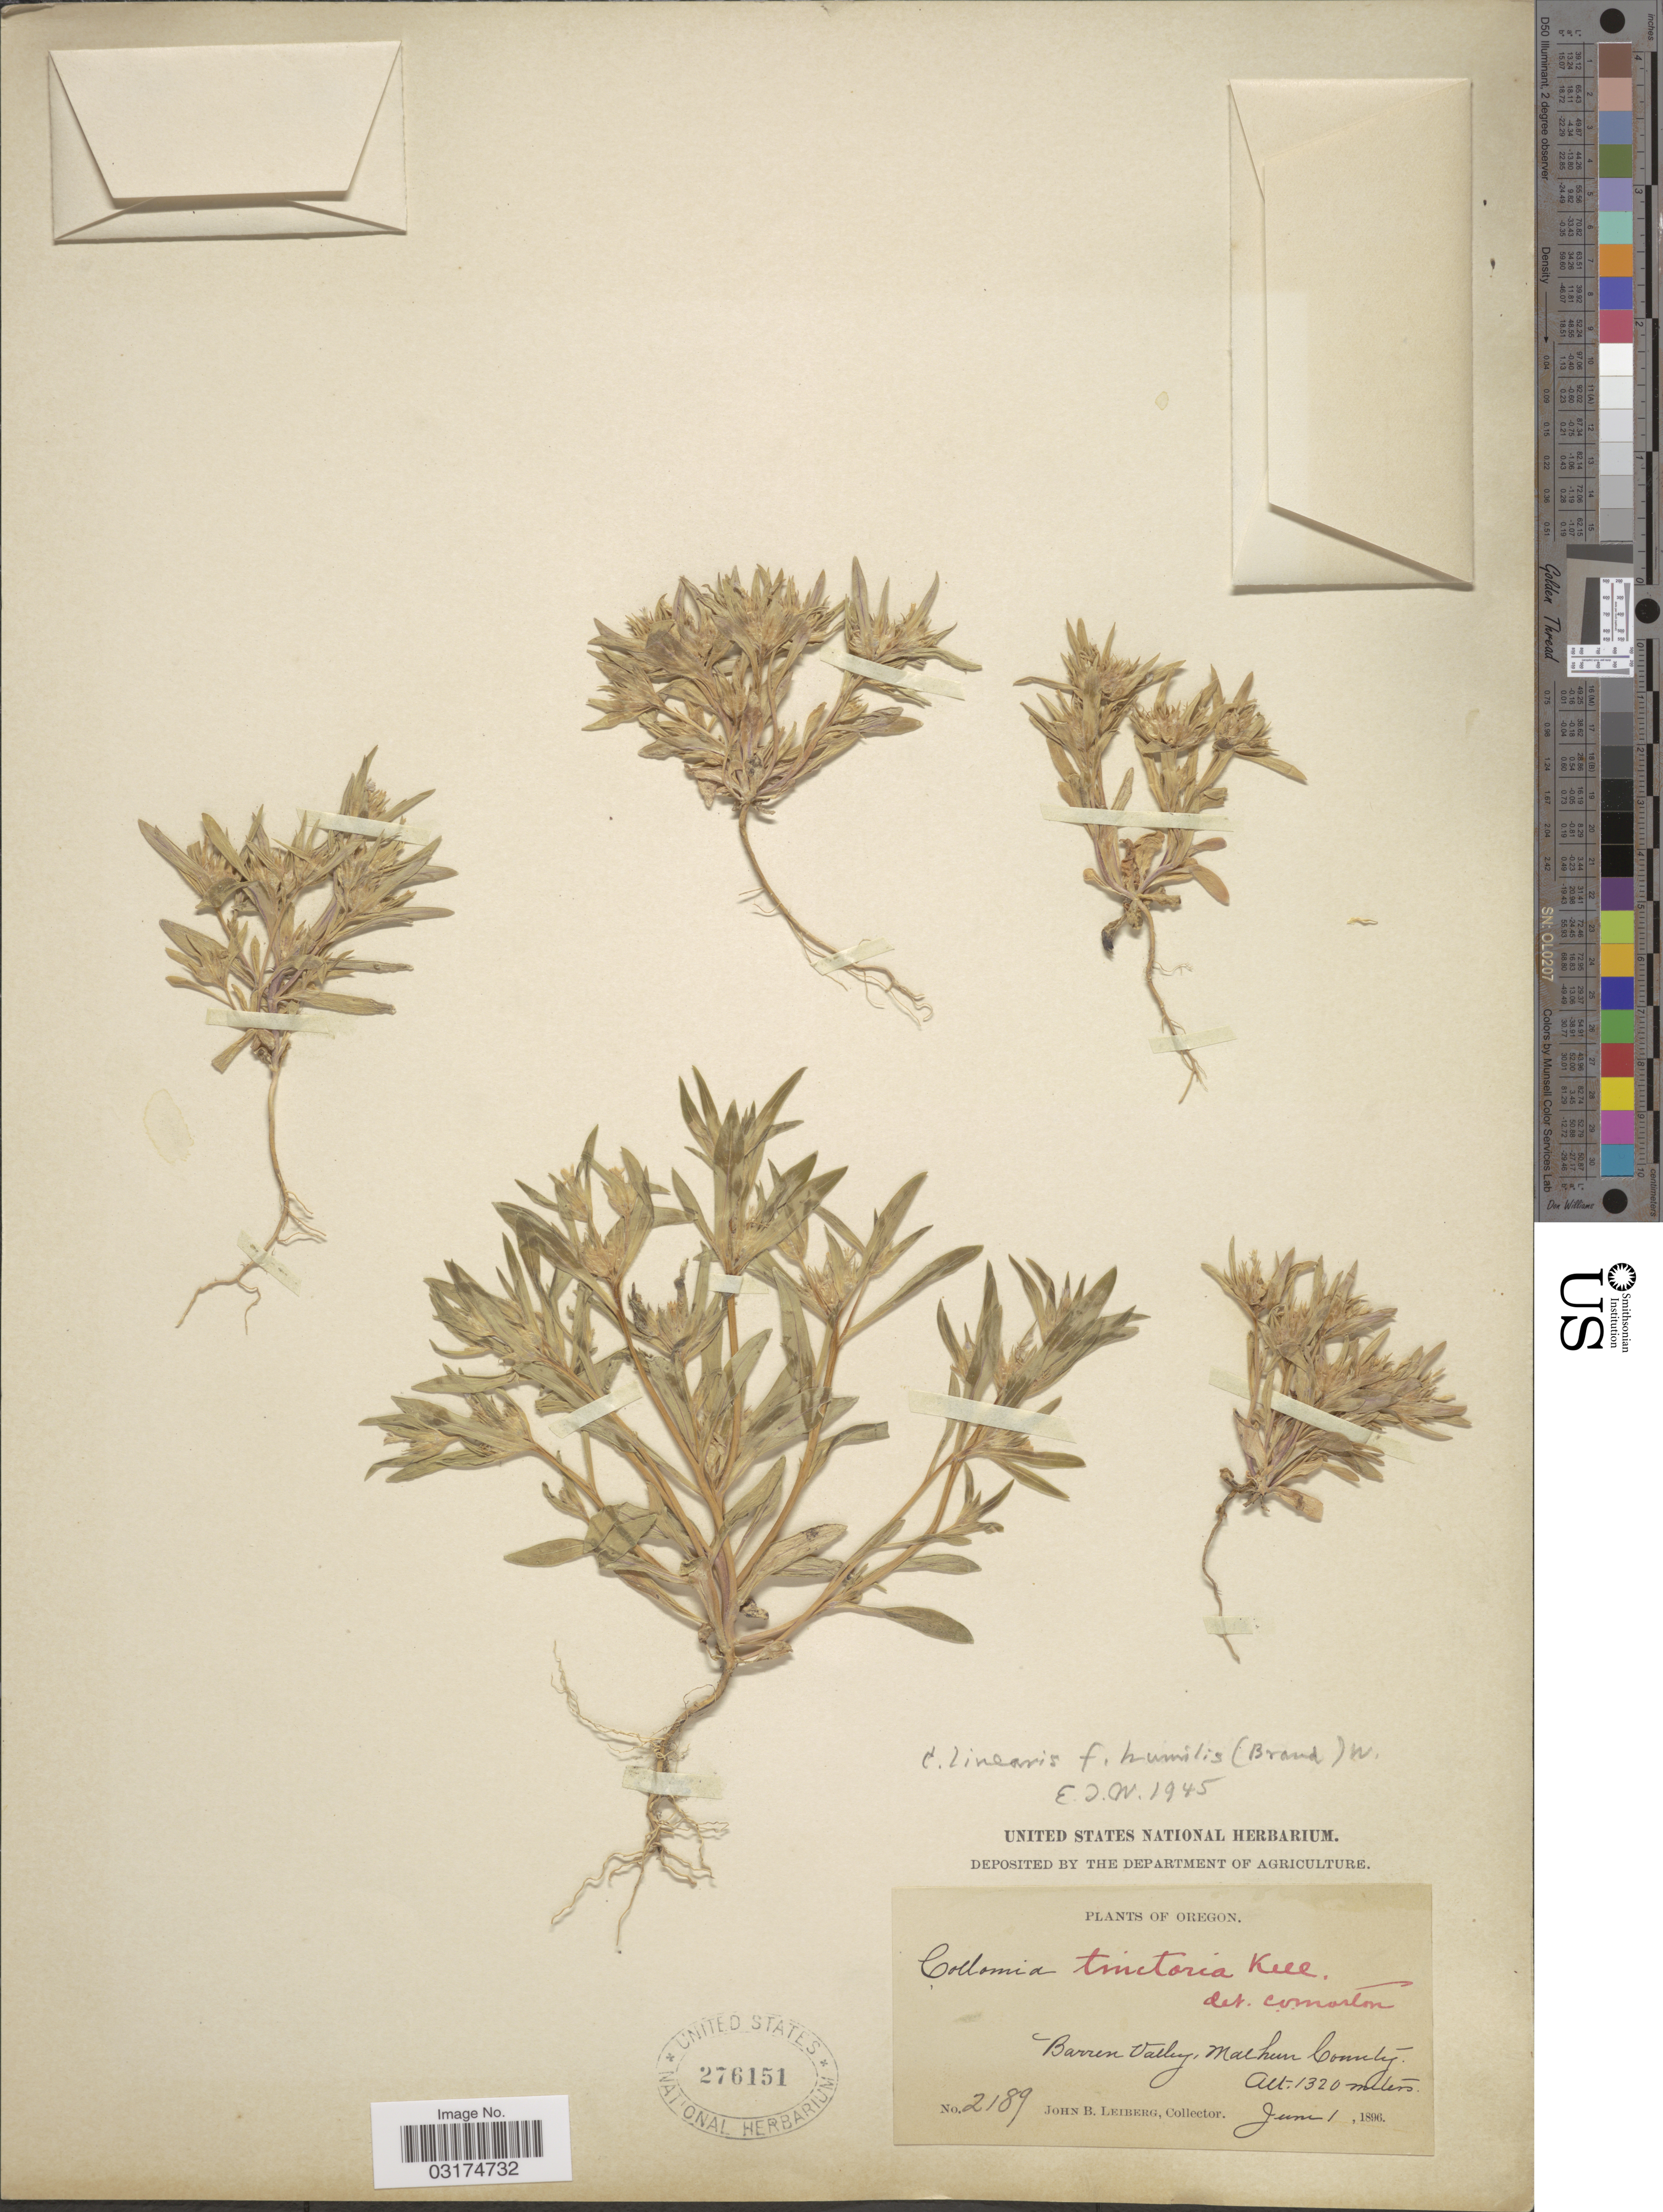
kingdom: Plantae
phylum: Tracheophyta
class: Magnoliopsida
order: Ericales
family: Polemoniaceae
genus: Collomia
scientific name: Collomia tinctoria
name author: Kellogg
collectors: J. B. Leiberg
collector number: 2189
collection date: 1896-06-01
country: United States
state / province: Oregon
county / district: Malheur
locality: Barren Valley, Malheur Co.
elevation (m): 1320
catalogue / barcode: US 276151